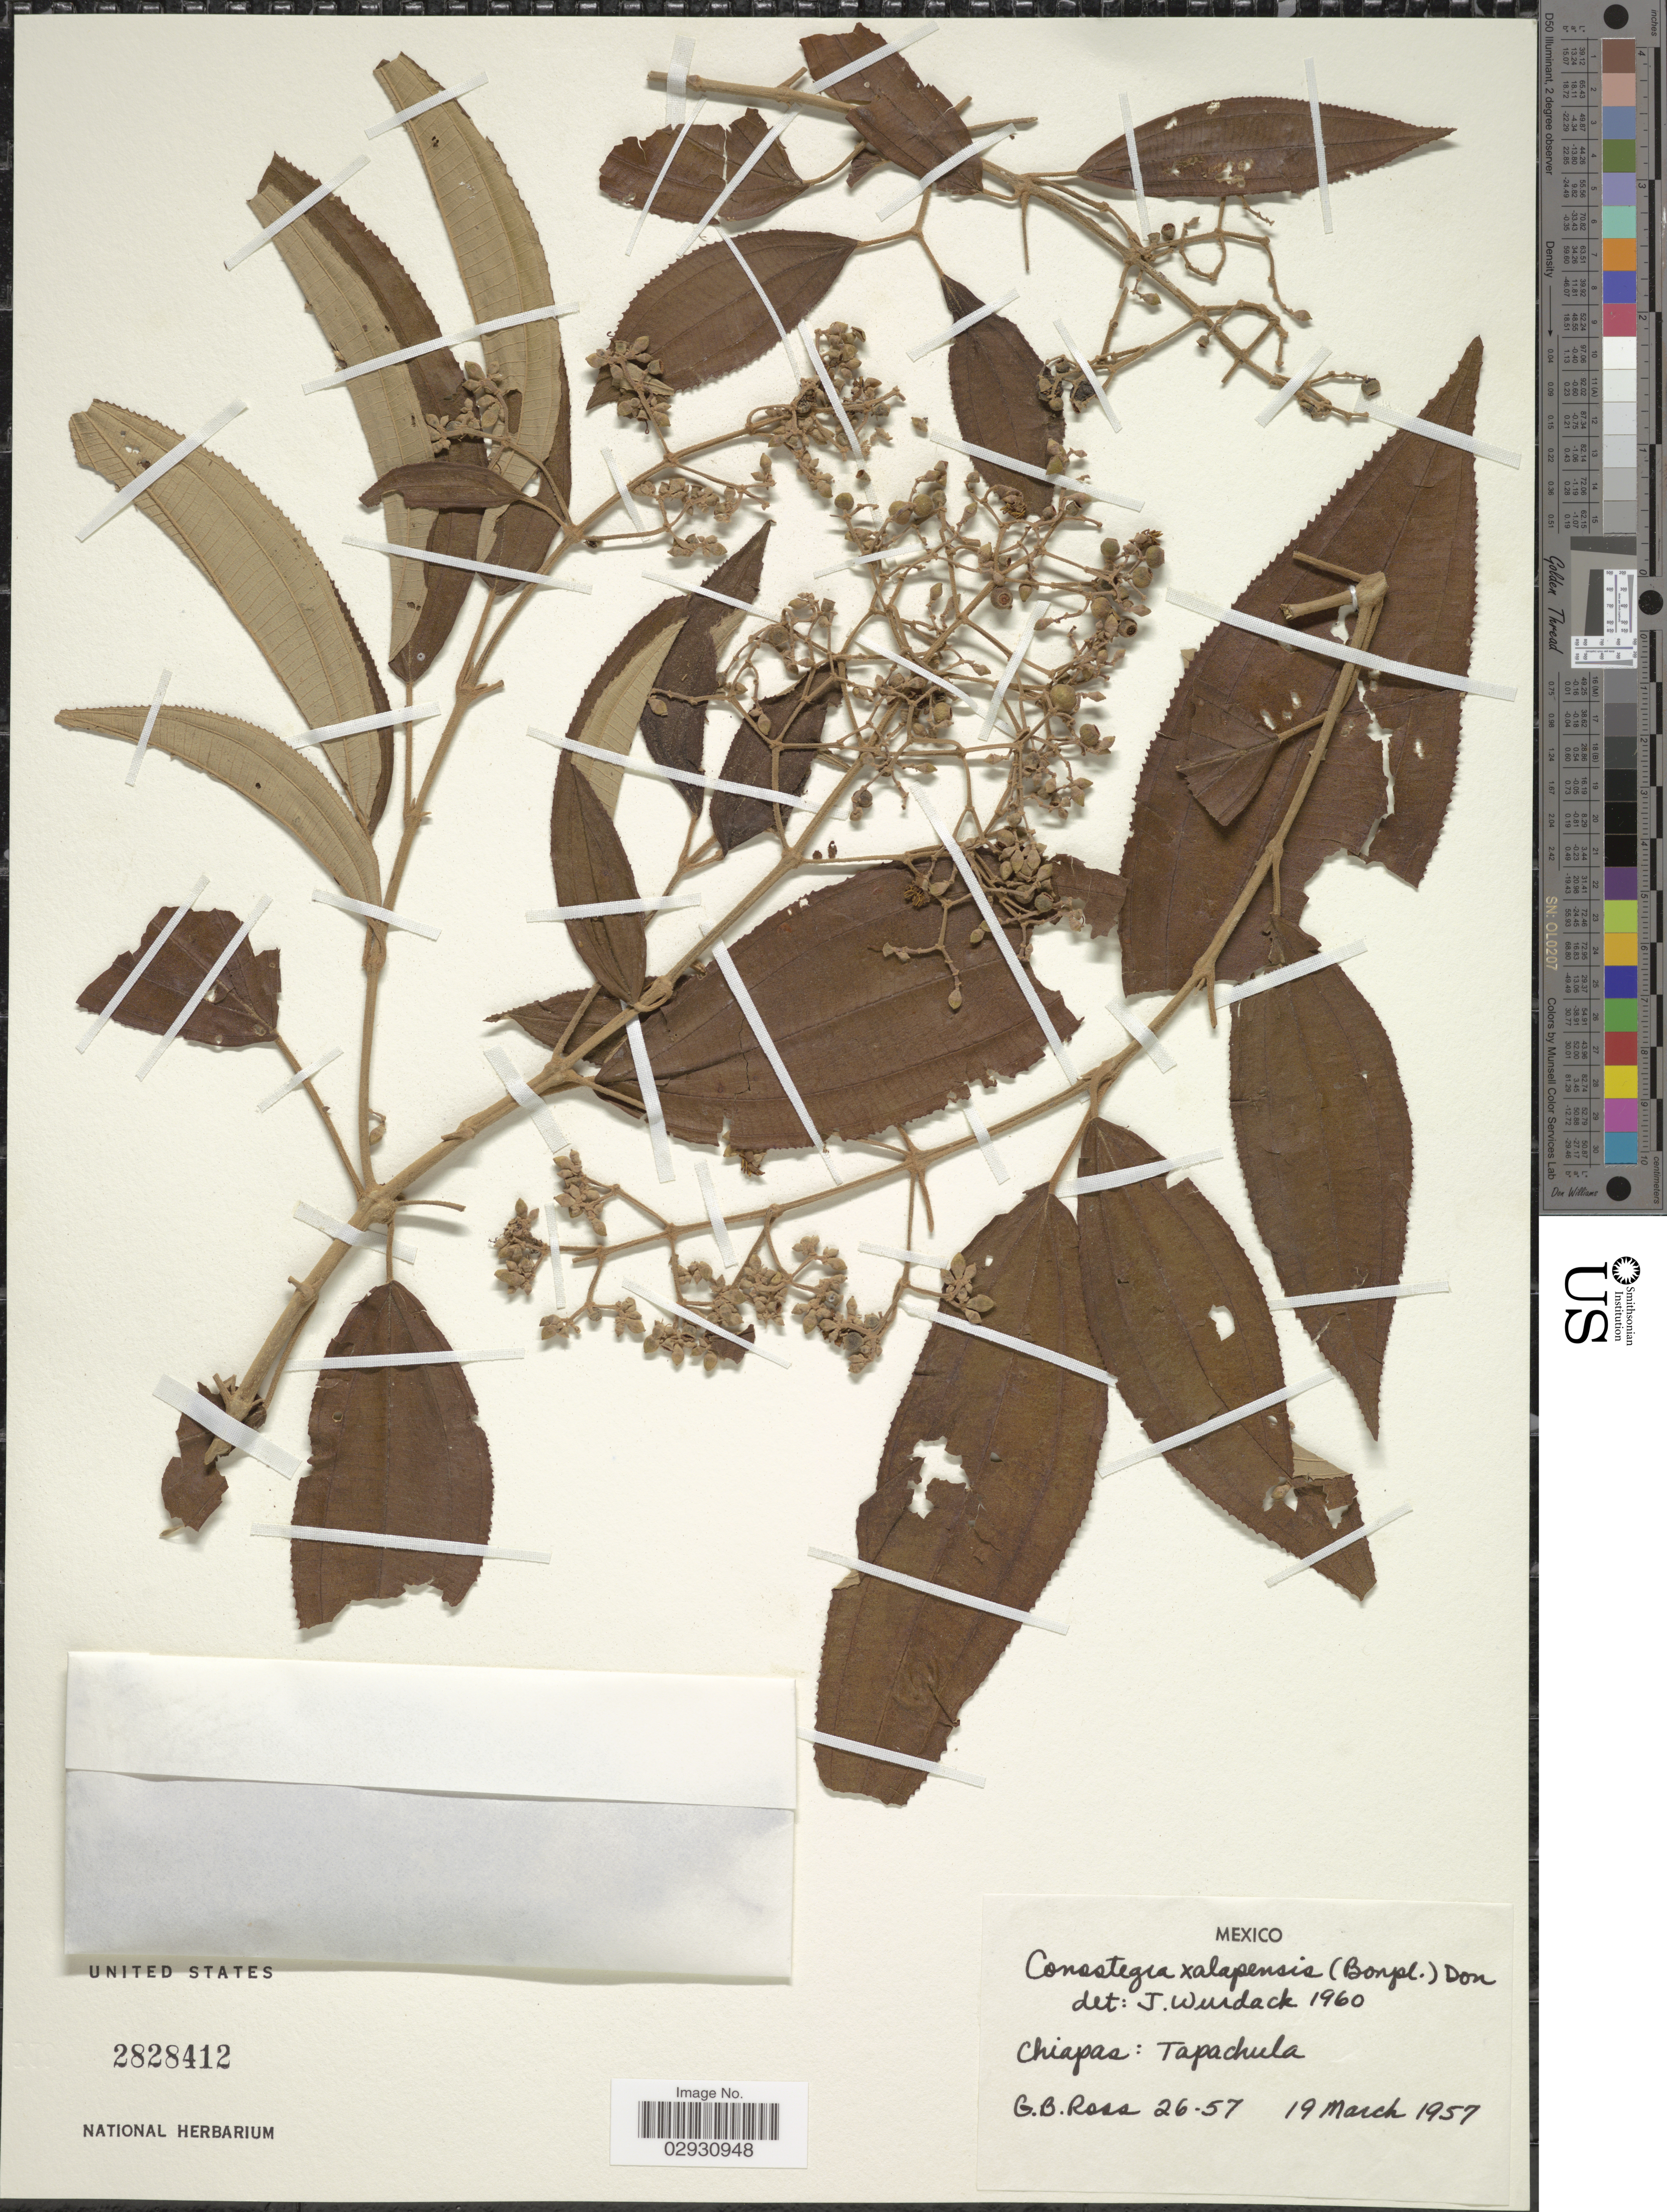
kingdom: Plantae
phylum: Tracheophyta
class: Magnoliopsida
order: Myrtales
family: Melastomataceae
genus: Conostegia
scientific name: Conostegia quadrangularis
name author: Schltdl. ex Steud.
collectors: G. B. Ross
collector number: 26-57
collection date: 1957-03-19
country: Mexico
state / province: Chiapas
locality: Tapachula.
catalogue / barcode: US 2828412